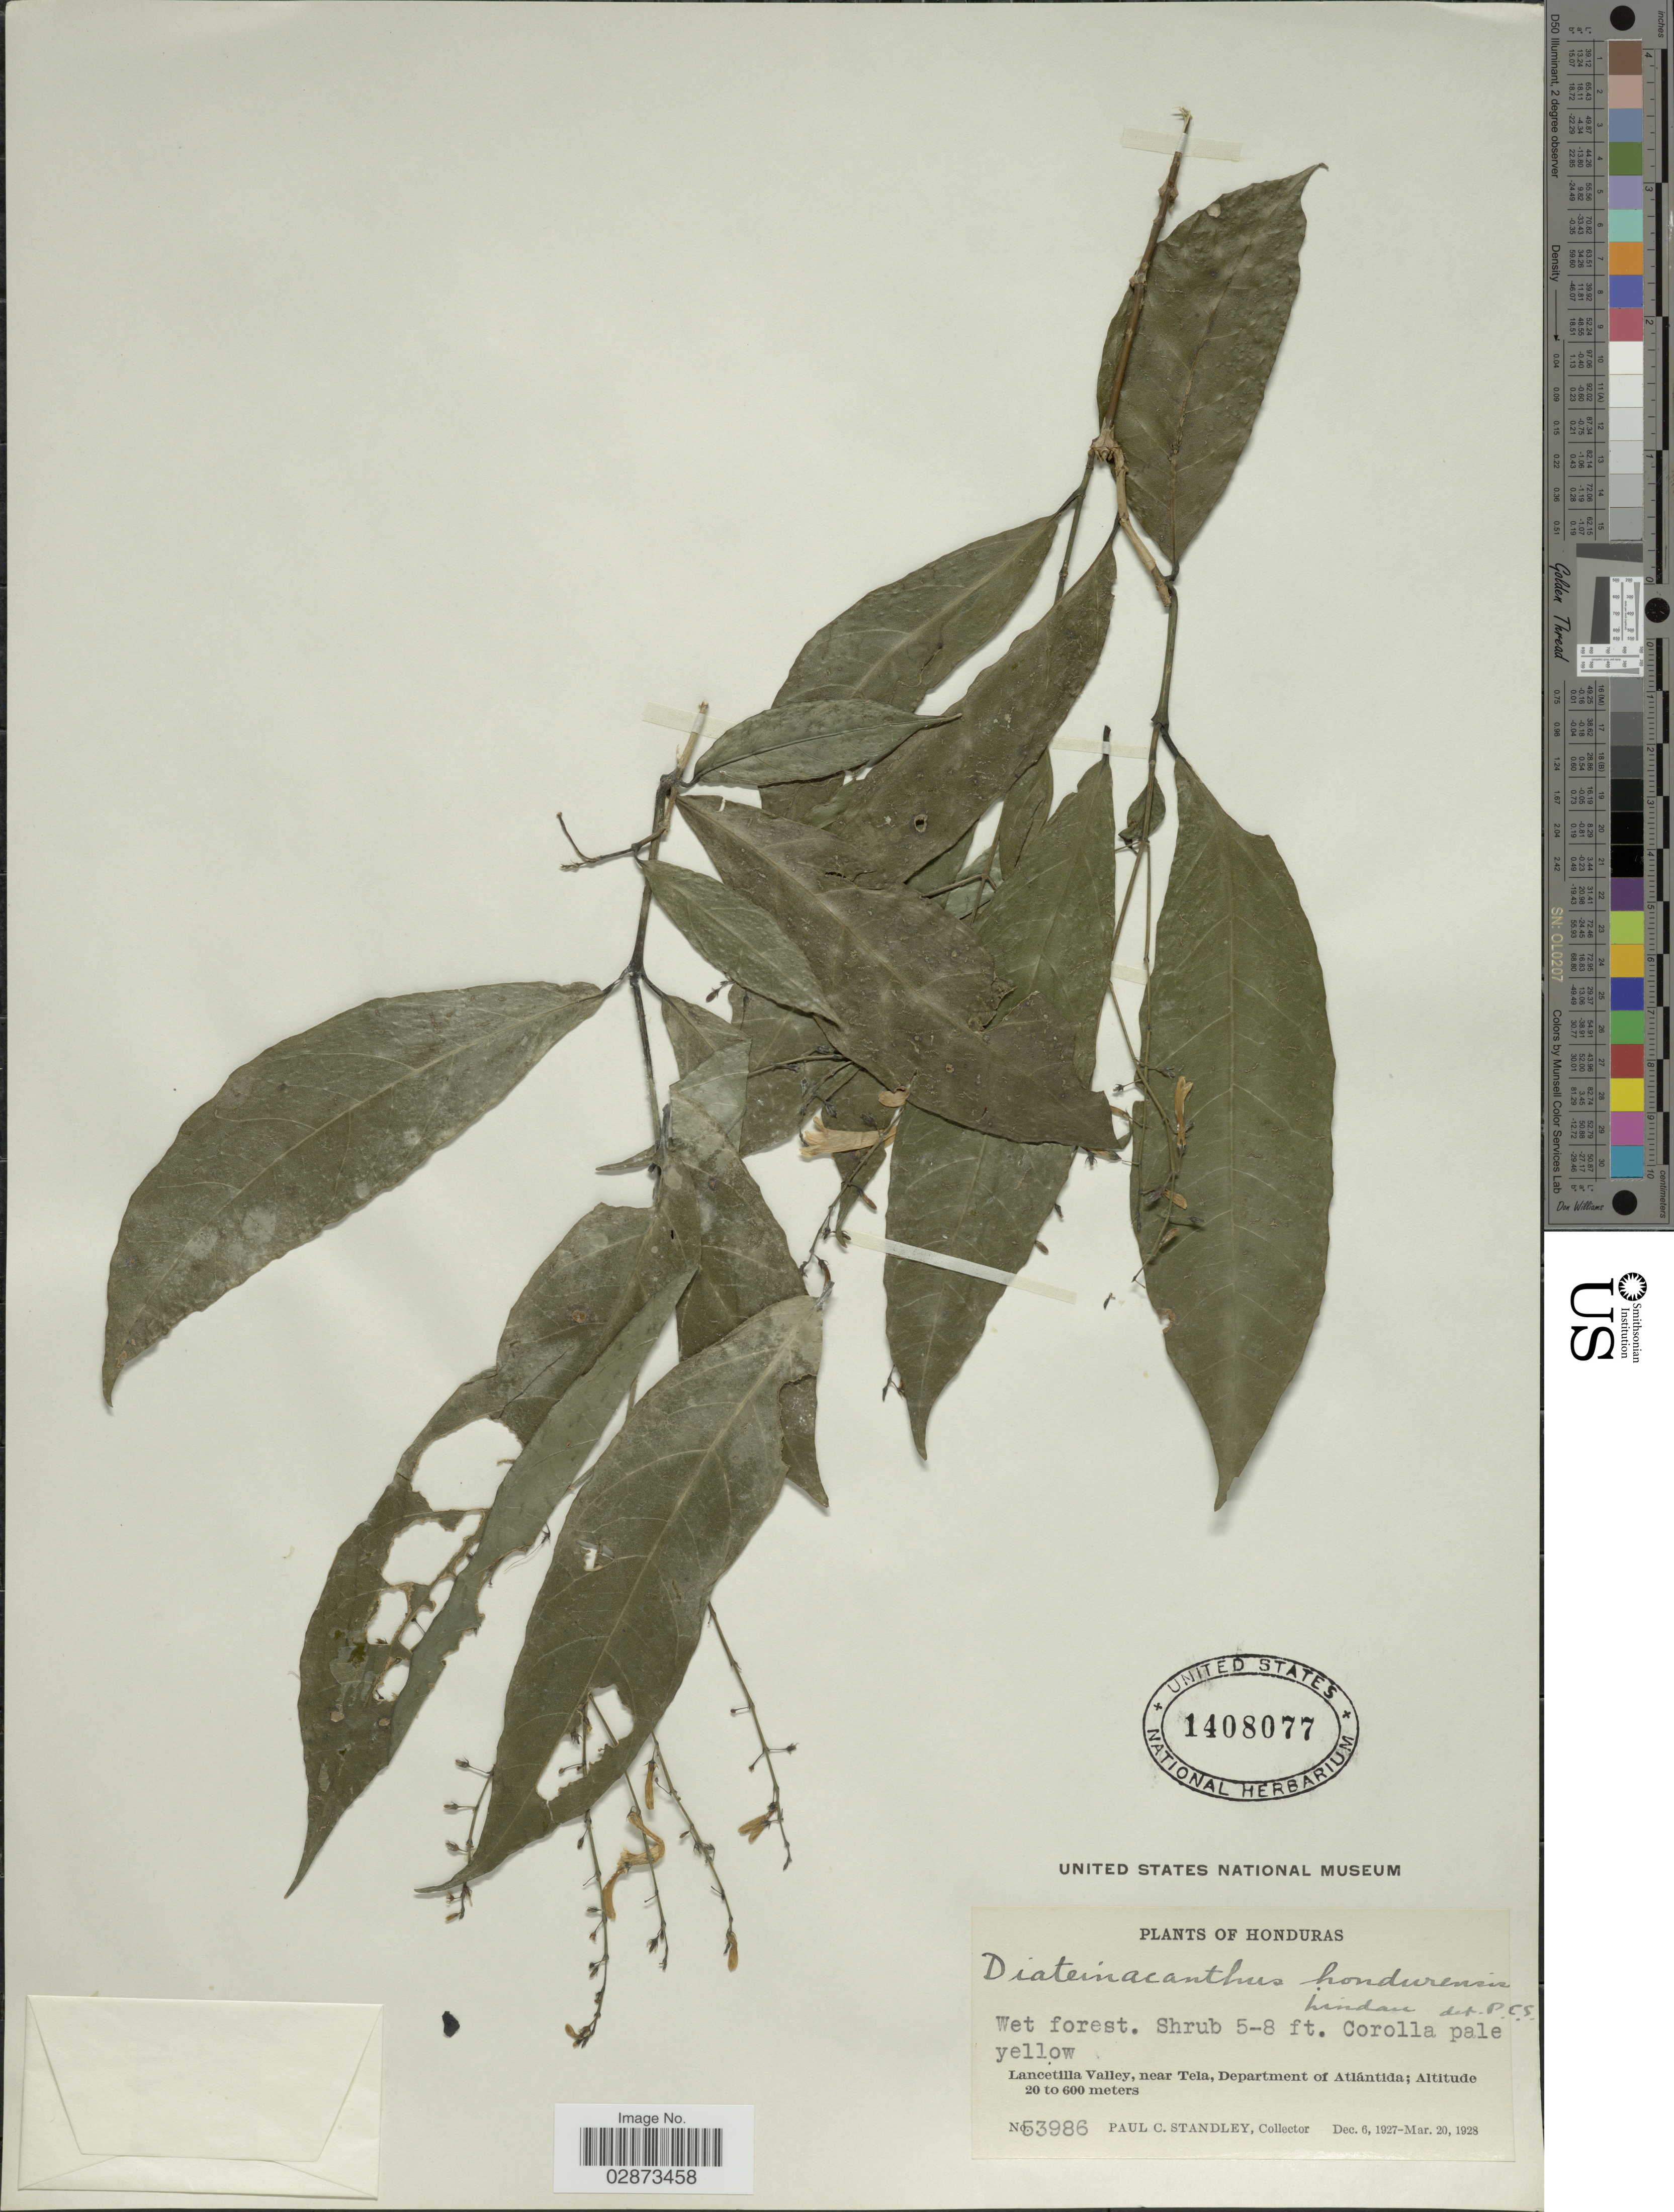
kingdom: Plantae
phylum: Tracheophyta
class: Magnoliopsida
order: Lamiales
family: Acanthaceae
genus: Odontonema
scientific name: Odontonema hondurensis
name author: (Lindau) D.N. Gibson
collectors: P. C. Standley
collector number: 53986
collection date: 1927-12-06/1928-03-20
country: Honduras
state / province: Atlántida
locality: Lancetilla Valley, near Tela, Department of Atlántida.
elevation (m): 20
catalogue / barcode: US 1408077